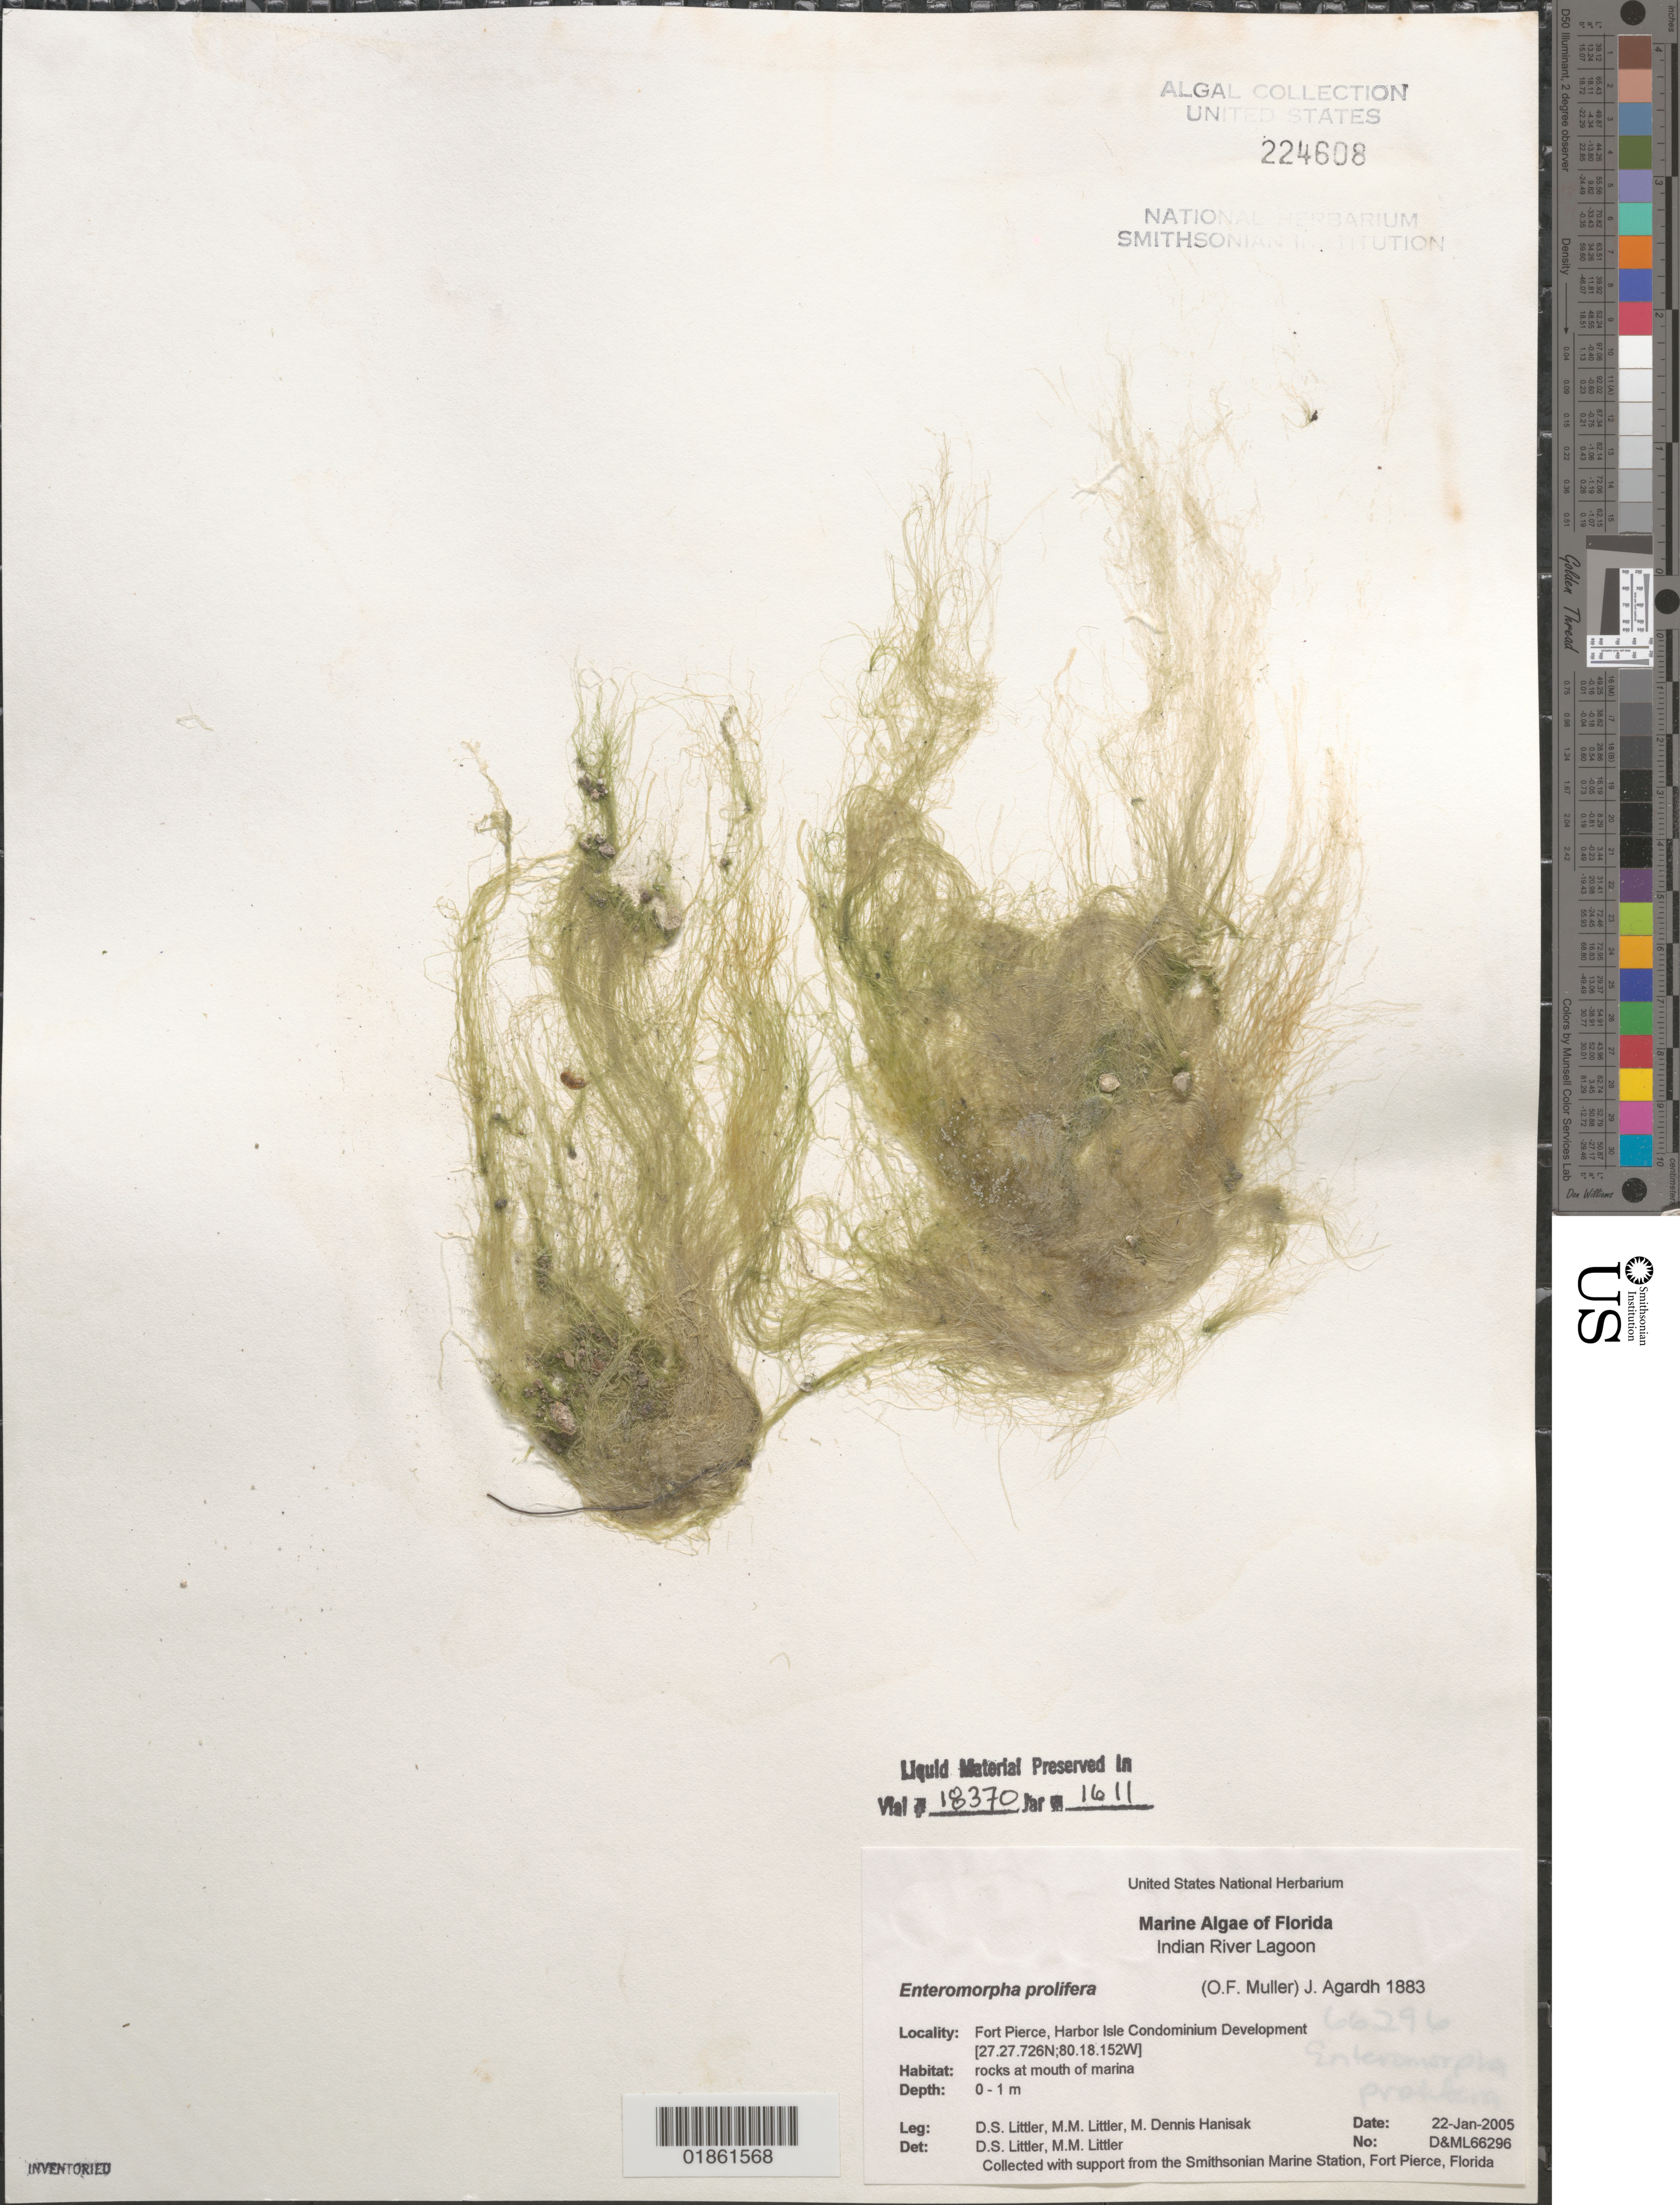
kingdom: Plantae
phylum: Chlorophyta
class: Ulvophyceae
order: Ulvales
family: Ulvaceae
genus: Ulva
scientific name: Ulva prolifera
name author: O.F. Müller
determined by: Algae name updating Project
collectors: D. S. Littler & M. Hanisak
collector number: D&ML66296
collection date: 2005-01-22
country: United States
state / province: Florida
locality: Indian River Lagoon. Fort Pierce, Harbor Isle Condominium Development.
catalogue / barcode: US 224608